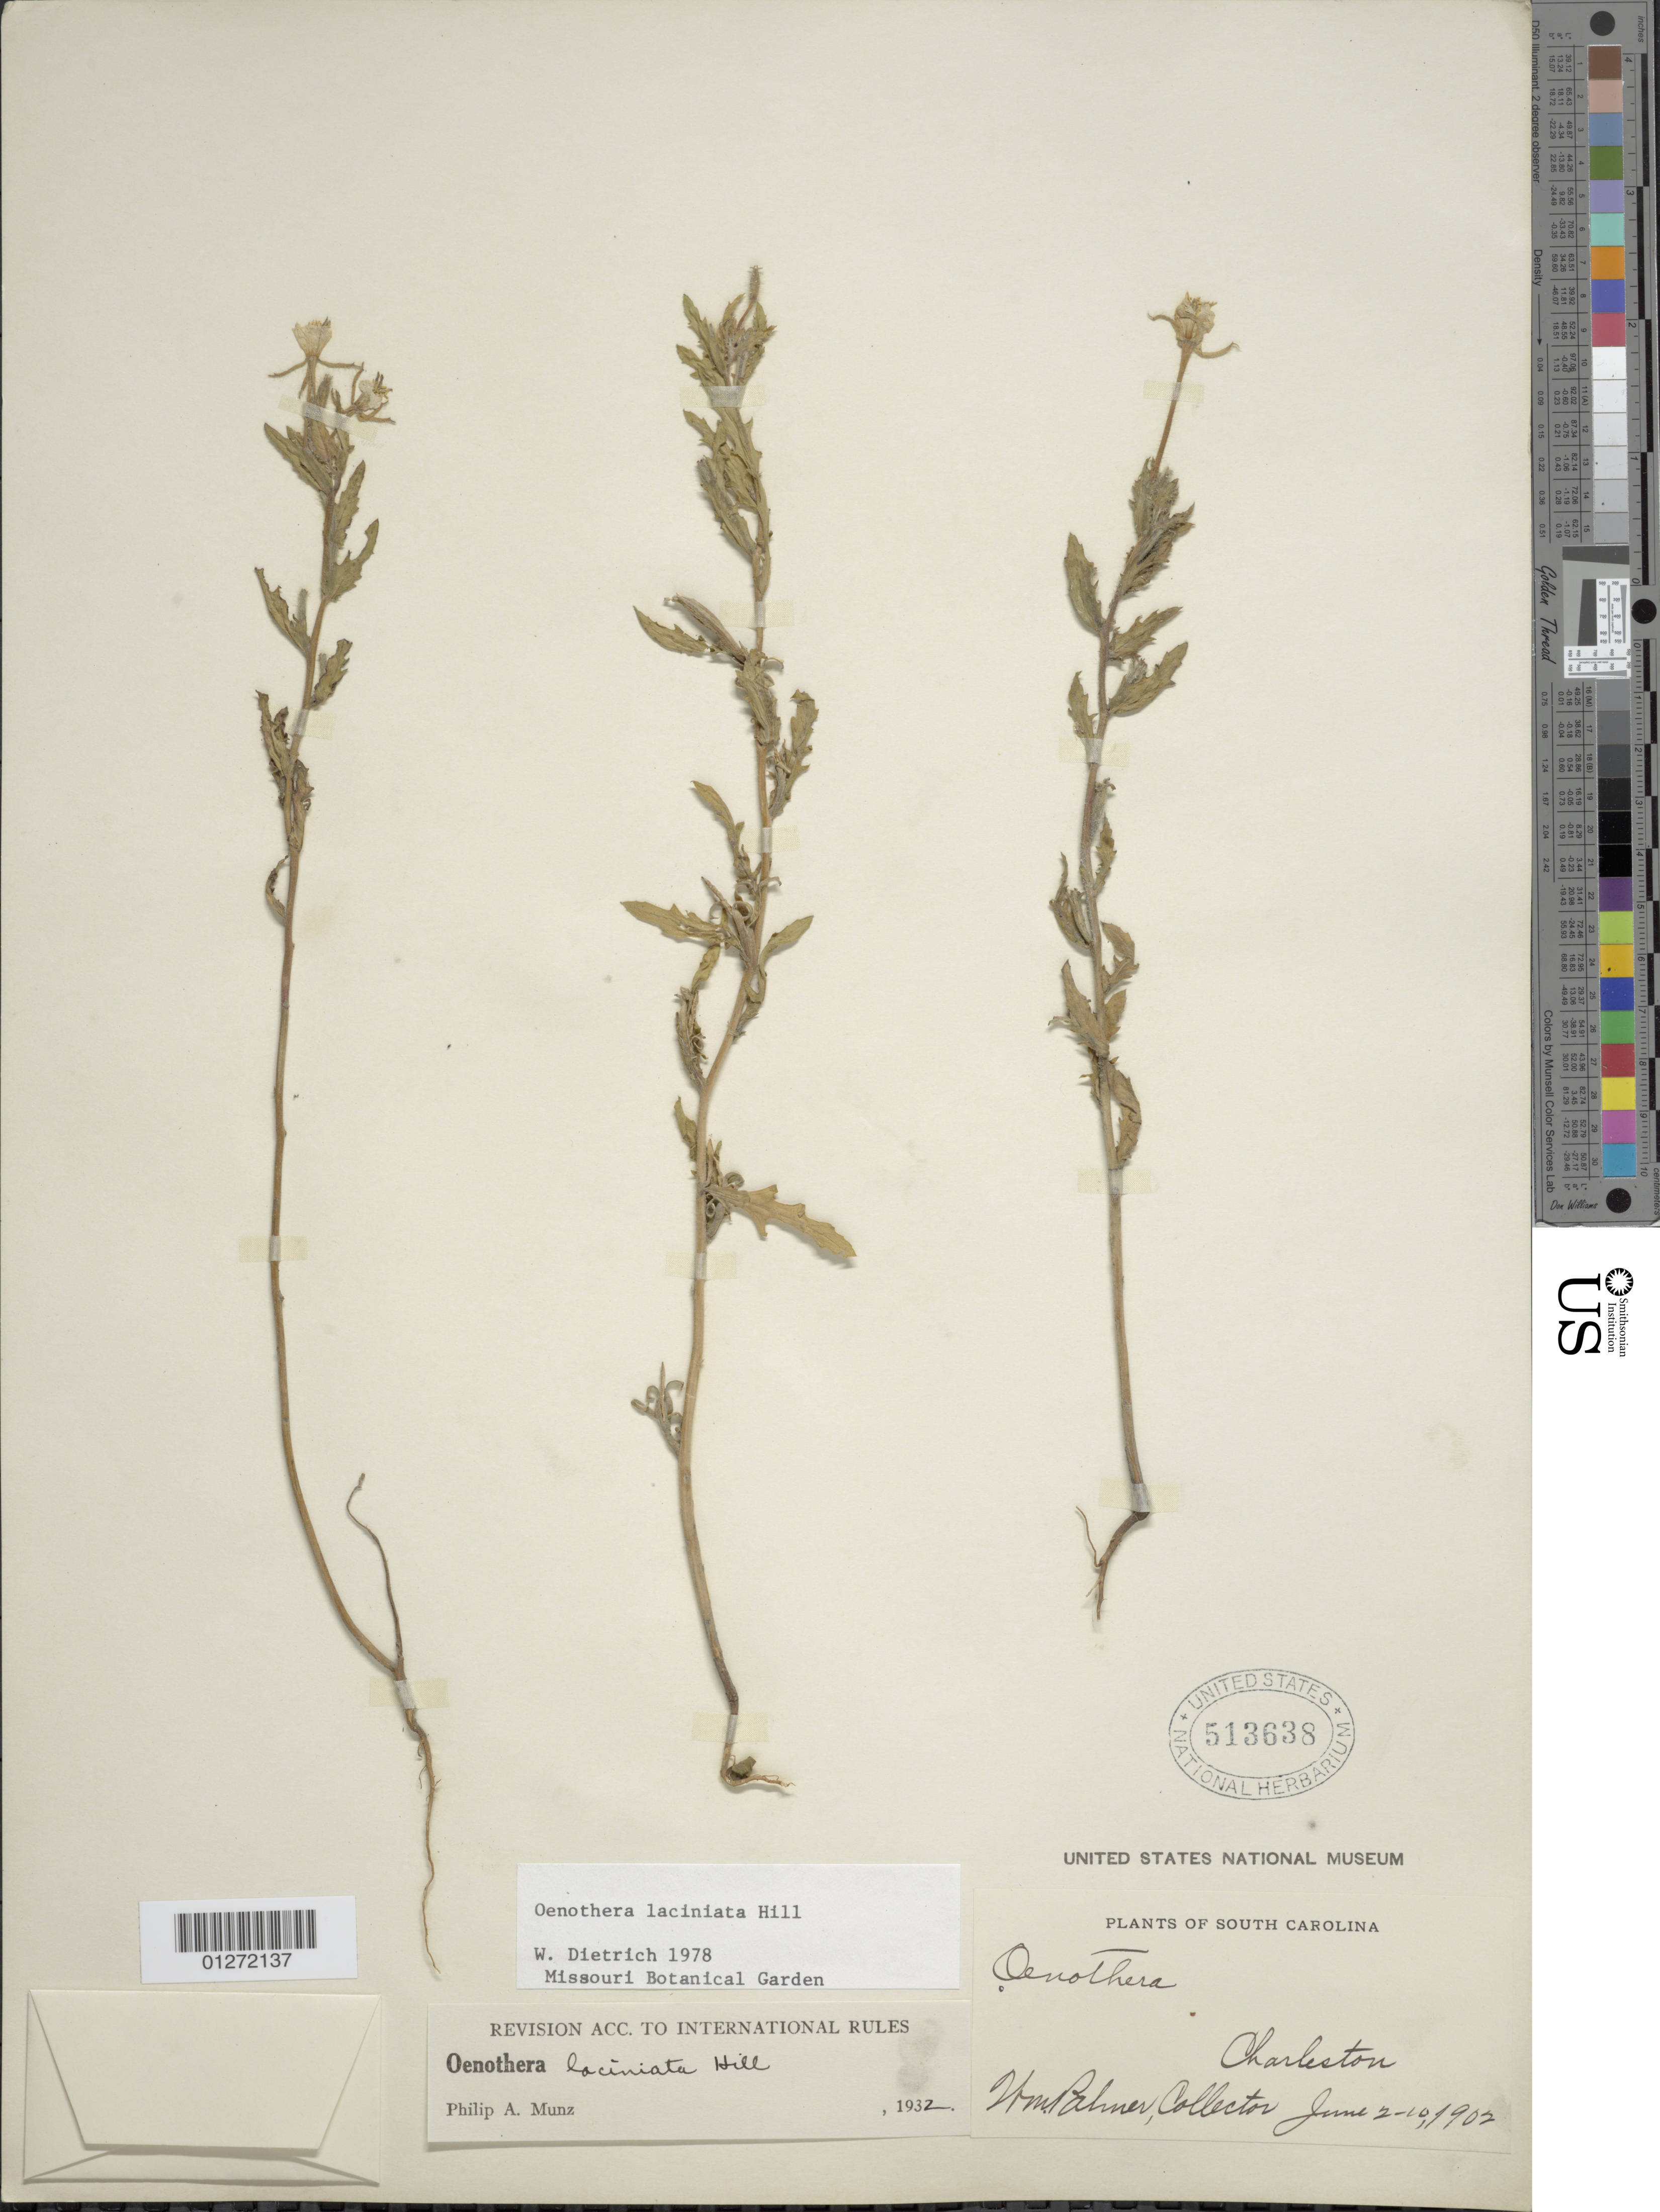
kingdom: Plantae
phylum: Tracheophyta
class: Magnoliopsida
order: Myrtales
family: Onagraceae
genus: Oenothera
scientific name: Oenothera laciniata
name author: Hill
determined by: Dietrich, W.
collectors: W. Palmer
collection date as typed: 02 Jun 1902 to 10 Jun 1902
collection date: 1902-06-02/1902-06-10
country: United States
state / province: South Carolina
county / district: Charleston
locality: Charleston.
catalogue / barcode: US 513638